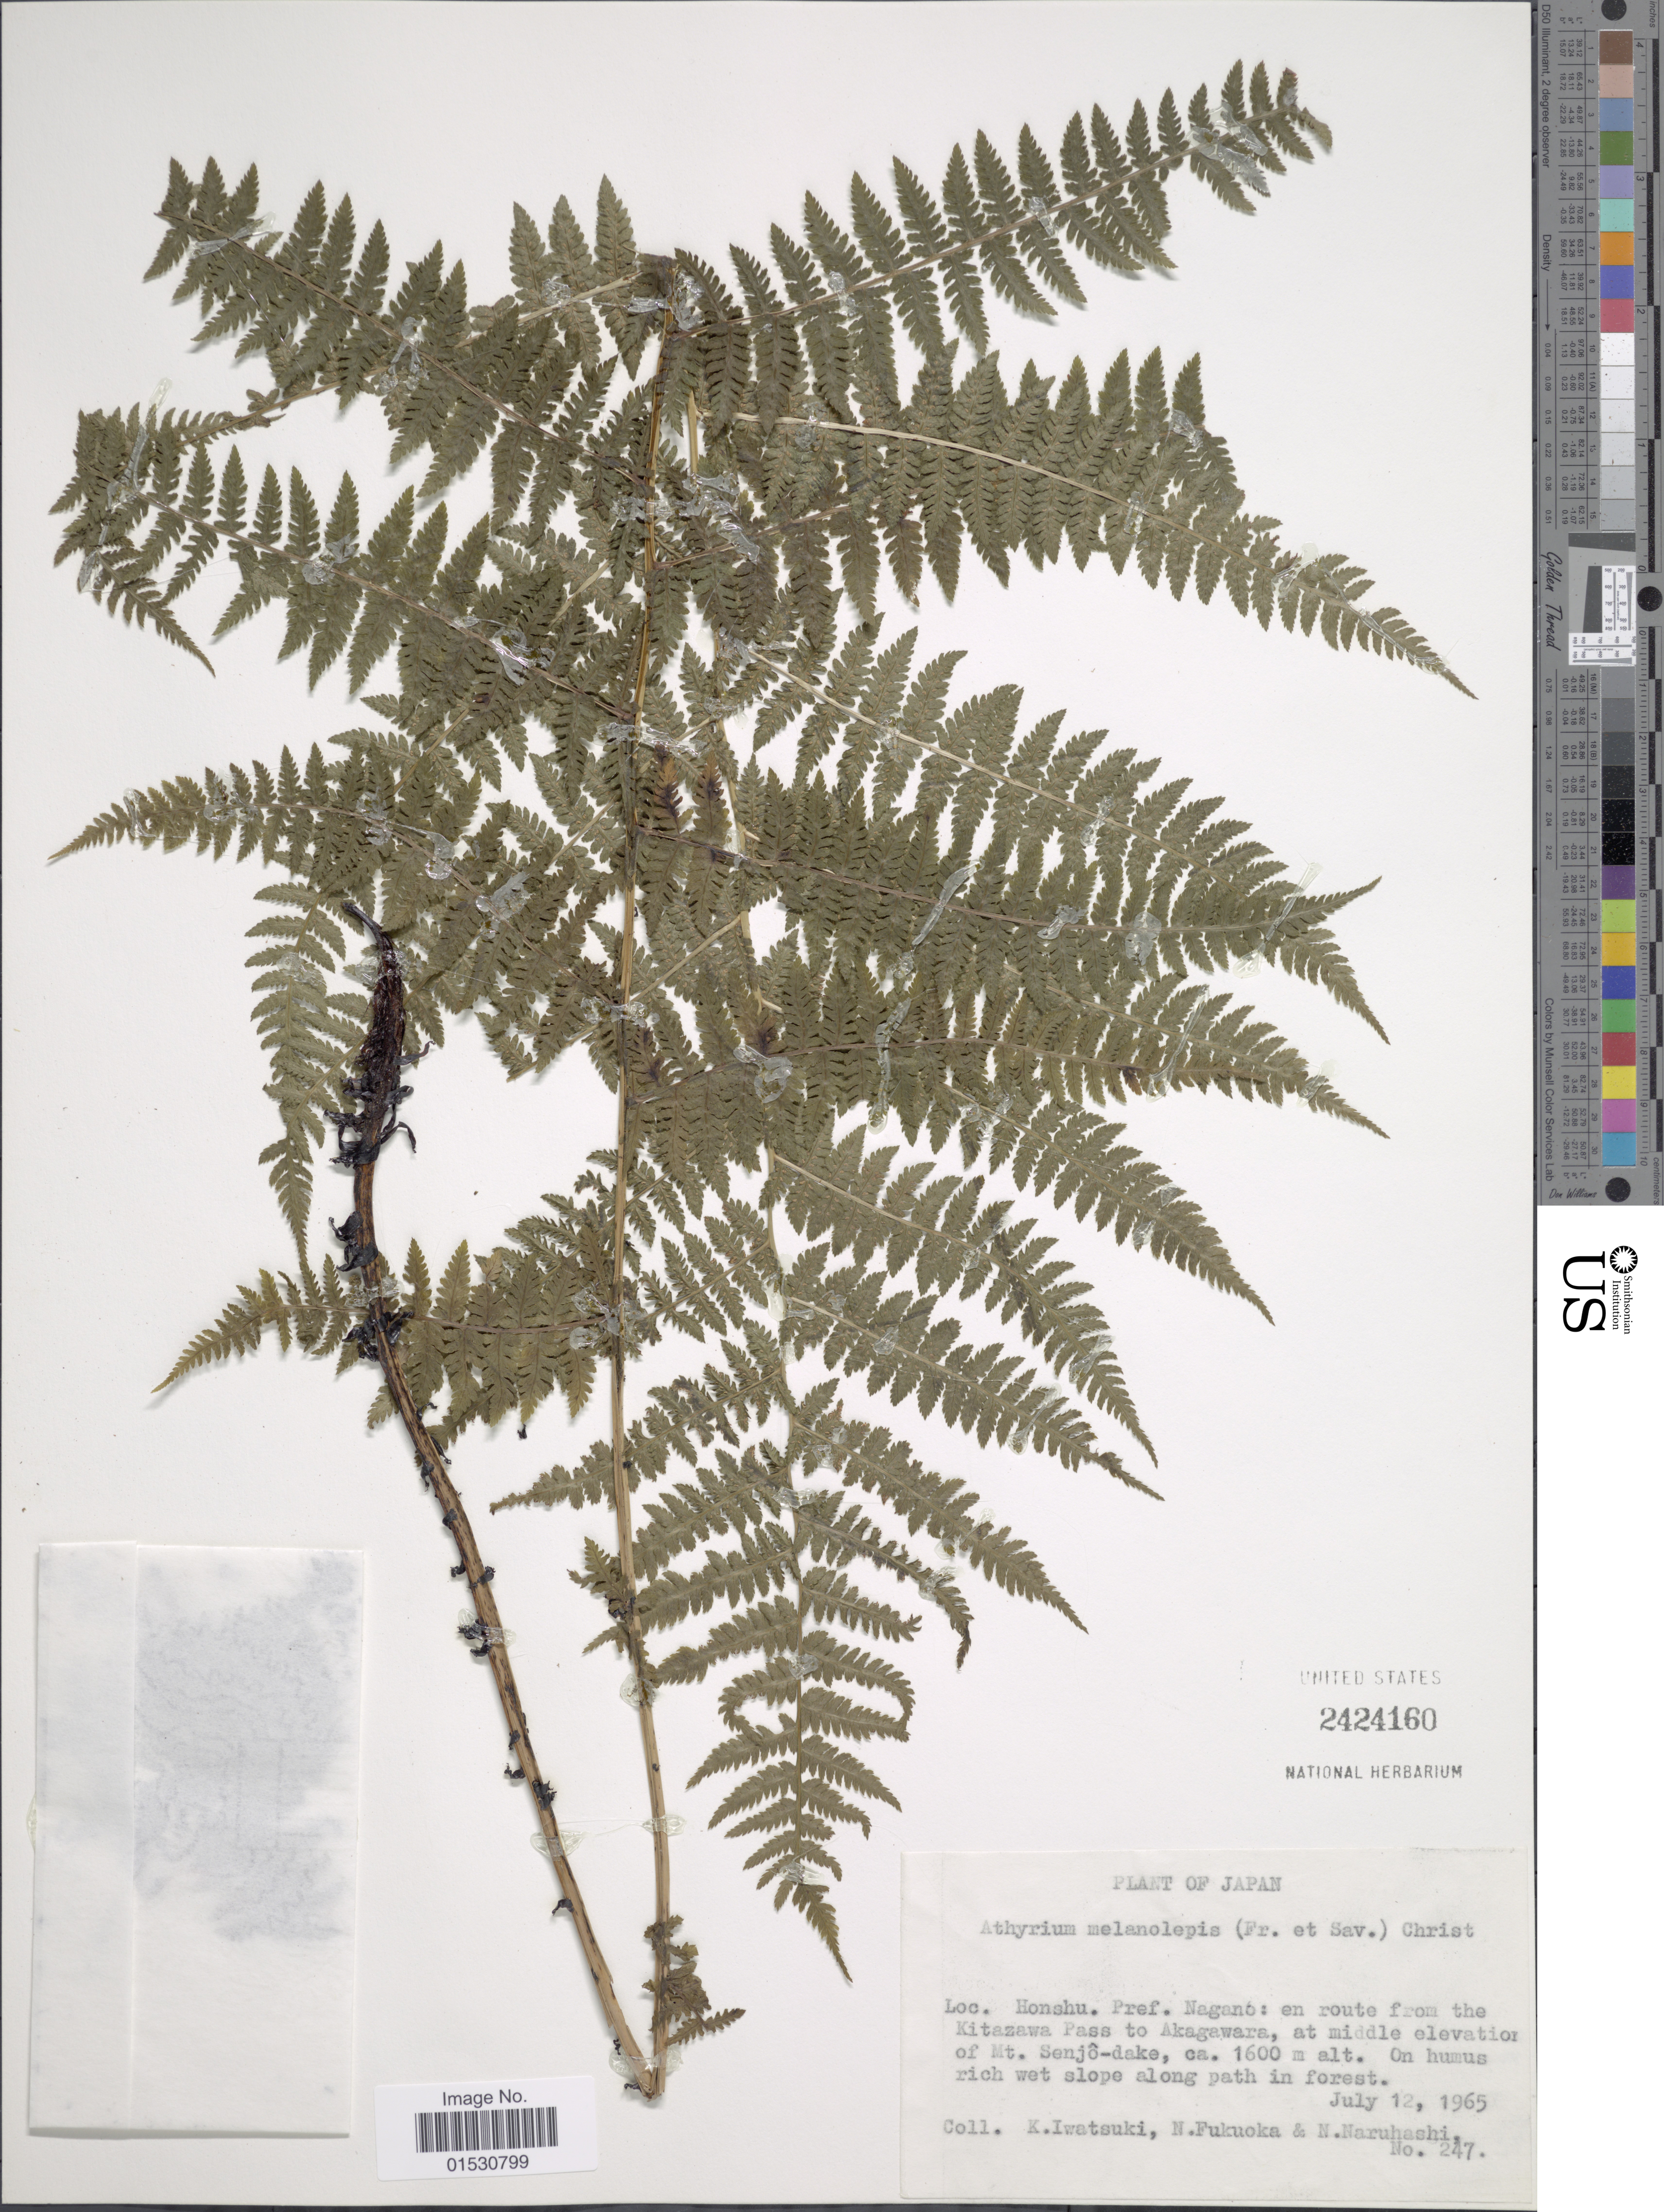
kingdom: Plantae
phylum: Tracheophyta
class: Polypodiopsida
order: Polypodiales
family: Athyriaceae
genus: Athyrium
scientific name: Athyrium melanolepis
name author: (Franch. & Sav.) Christ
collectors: K. Iwatsuki, N. Fukuoka & N. Naruhashi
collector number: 247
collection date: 1965-07-12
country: Japan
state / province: Nagano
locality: Honshu. Pref. Nagano: en route from the Kitazawa Pass to Akagawara, at middle elevation of Mt. Senjo-dake. On humus rich wet slope along path in forest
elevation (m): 1600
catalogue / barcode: US 2424160